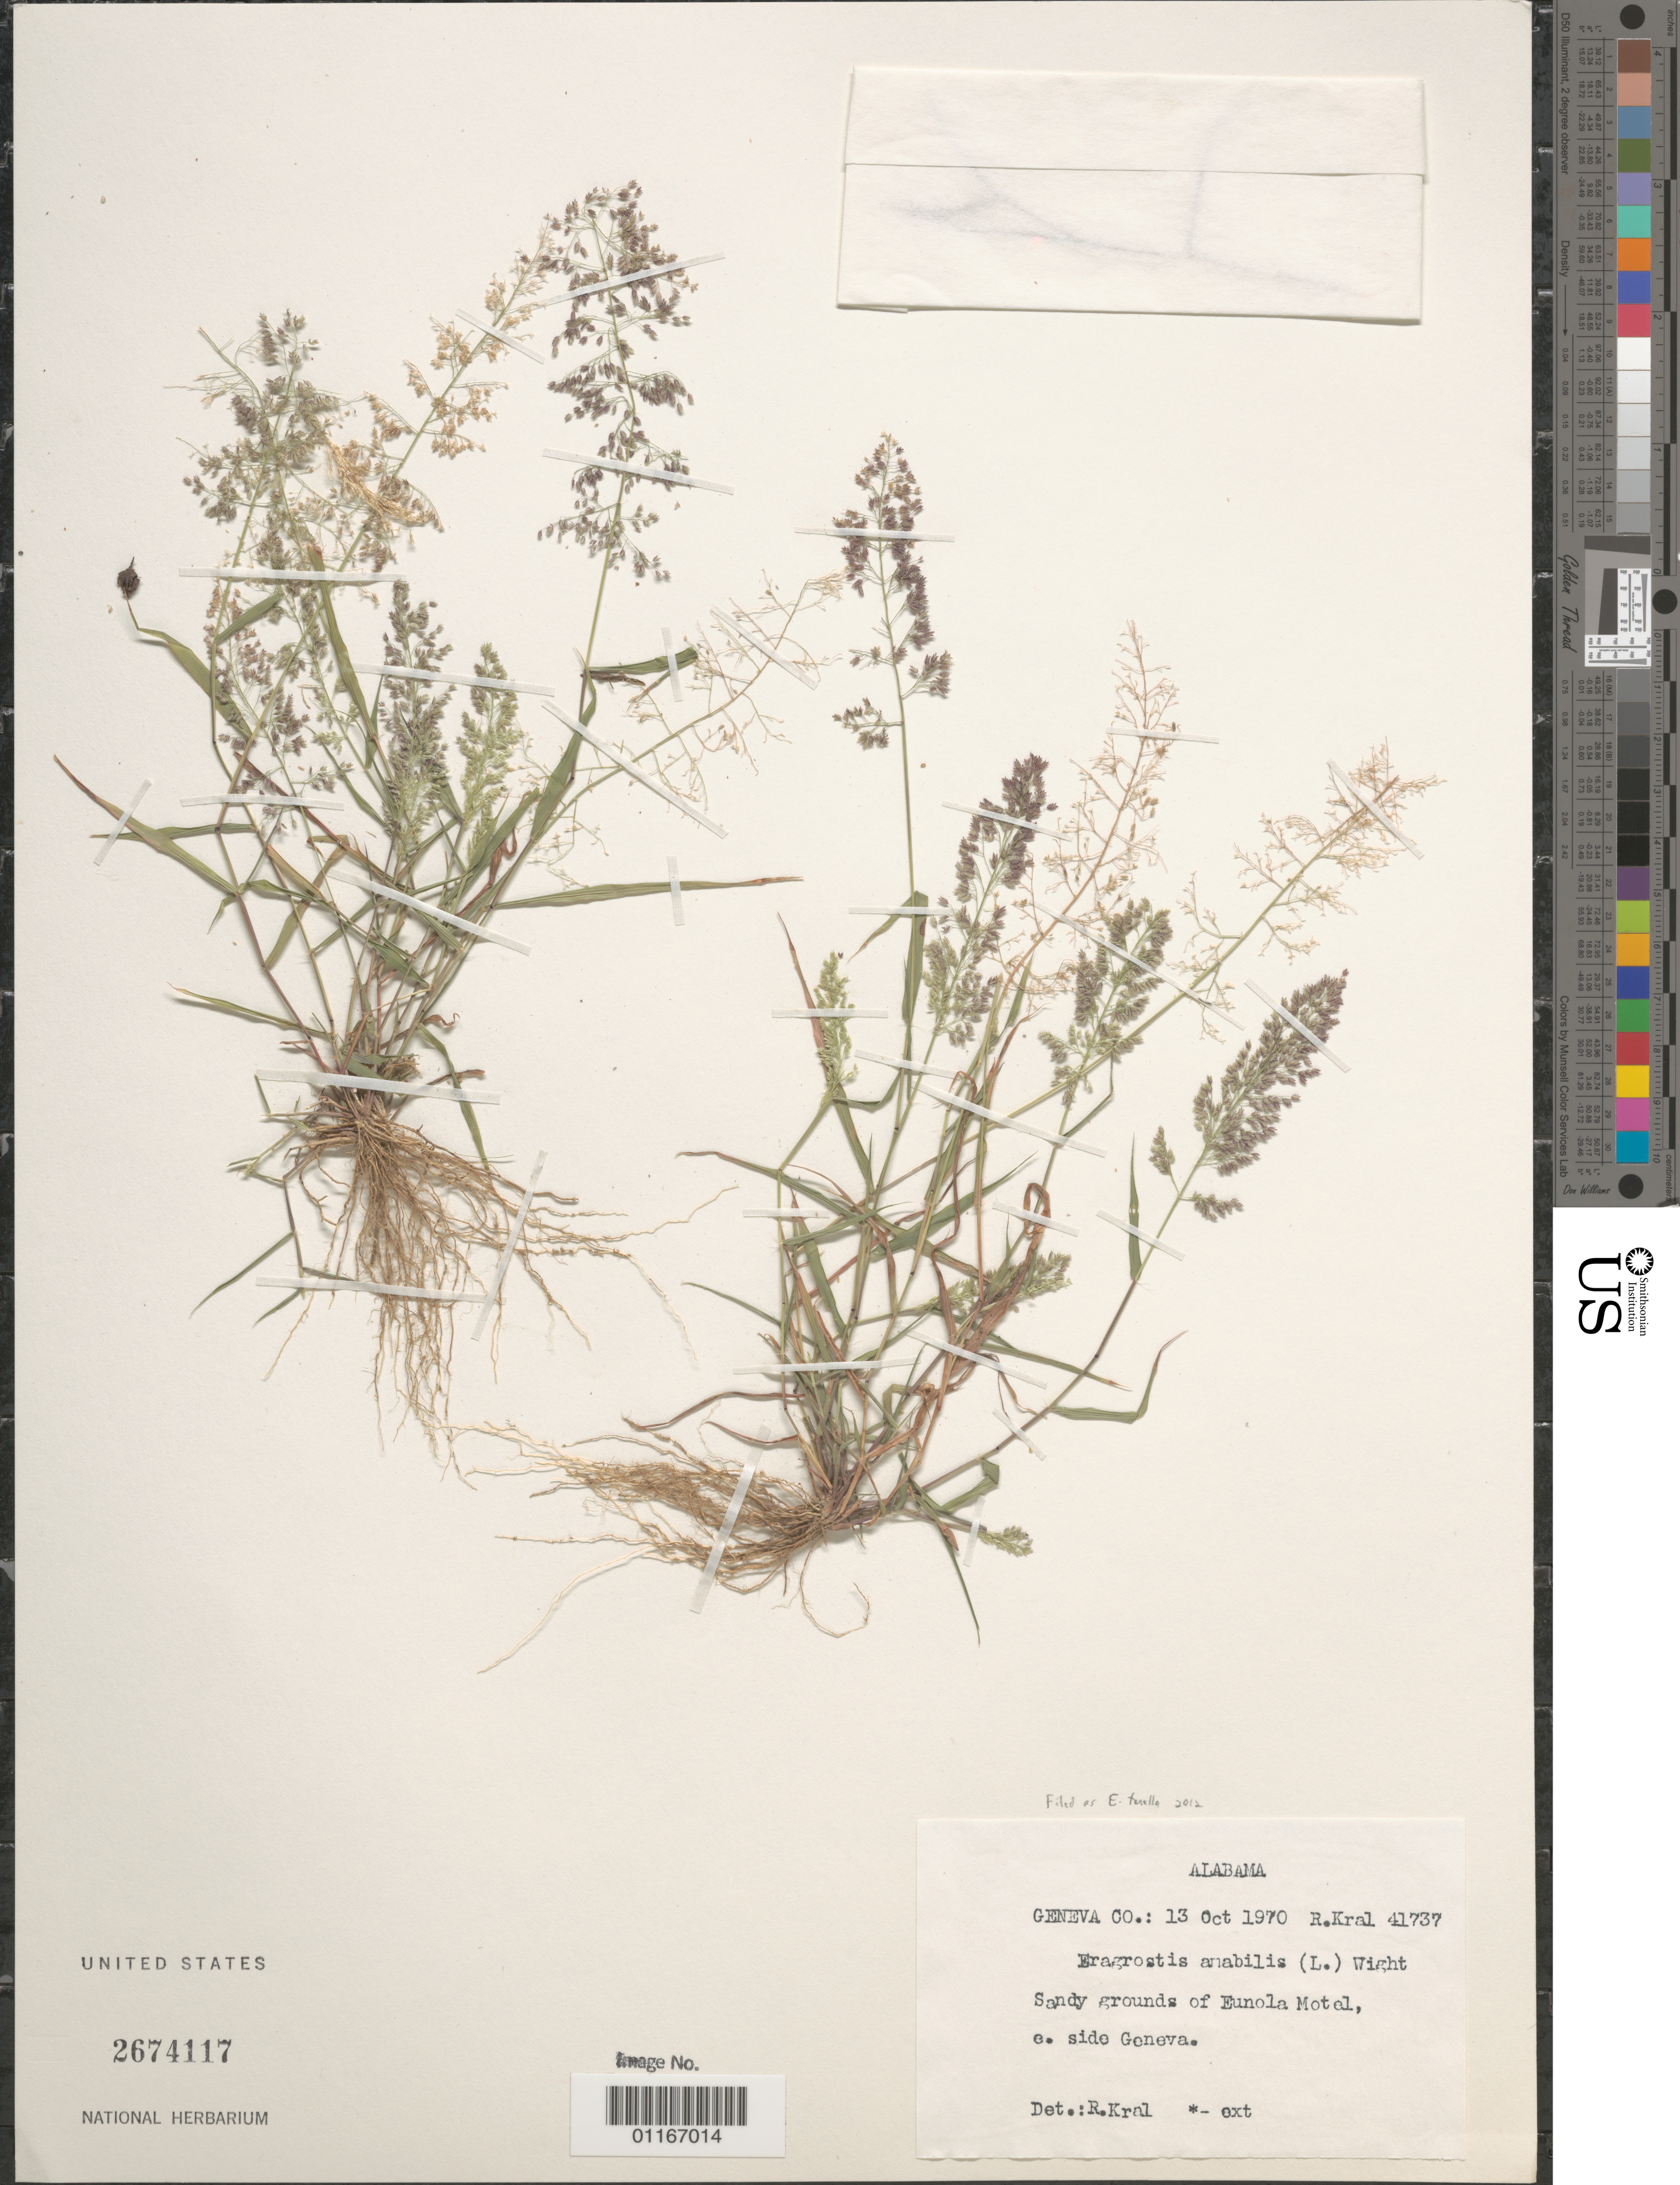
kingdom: Plantae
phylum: Tracheophyta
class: Liliopsida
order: Poales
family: Poaceae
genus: Eragrostis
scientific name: Eragrostis tenella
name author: (L.) P. Beauv. ex Roem. & Schult.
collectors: R. Kral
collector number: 41737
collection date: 1970-10-13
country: United States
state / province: Alabama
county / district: Geneva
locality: East side Geneva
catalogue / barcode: US 2674117